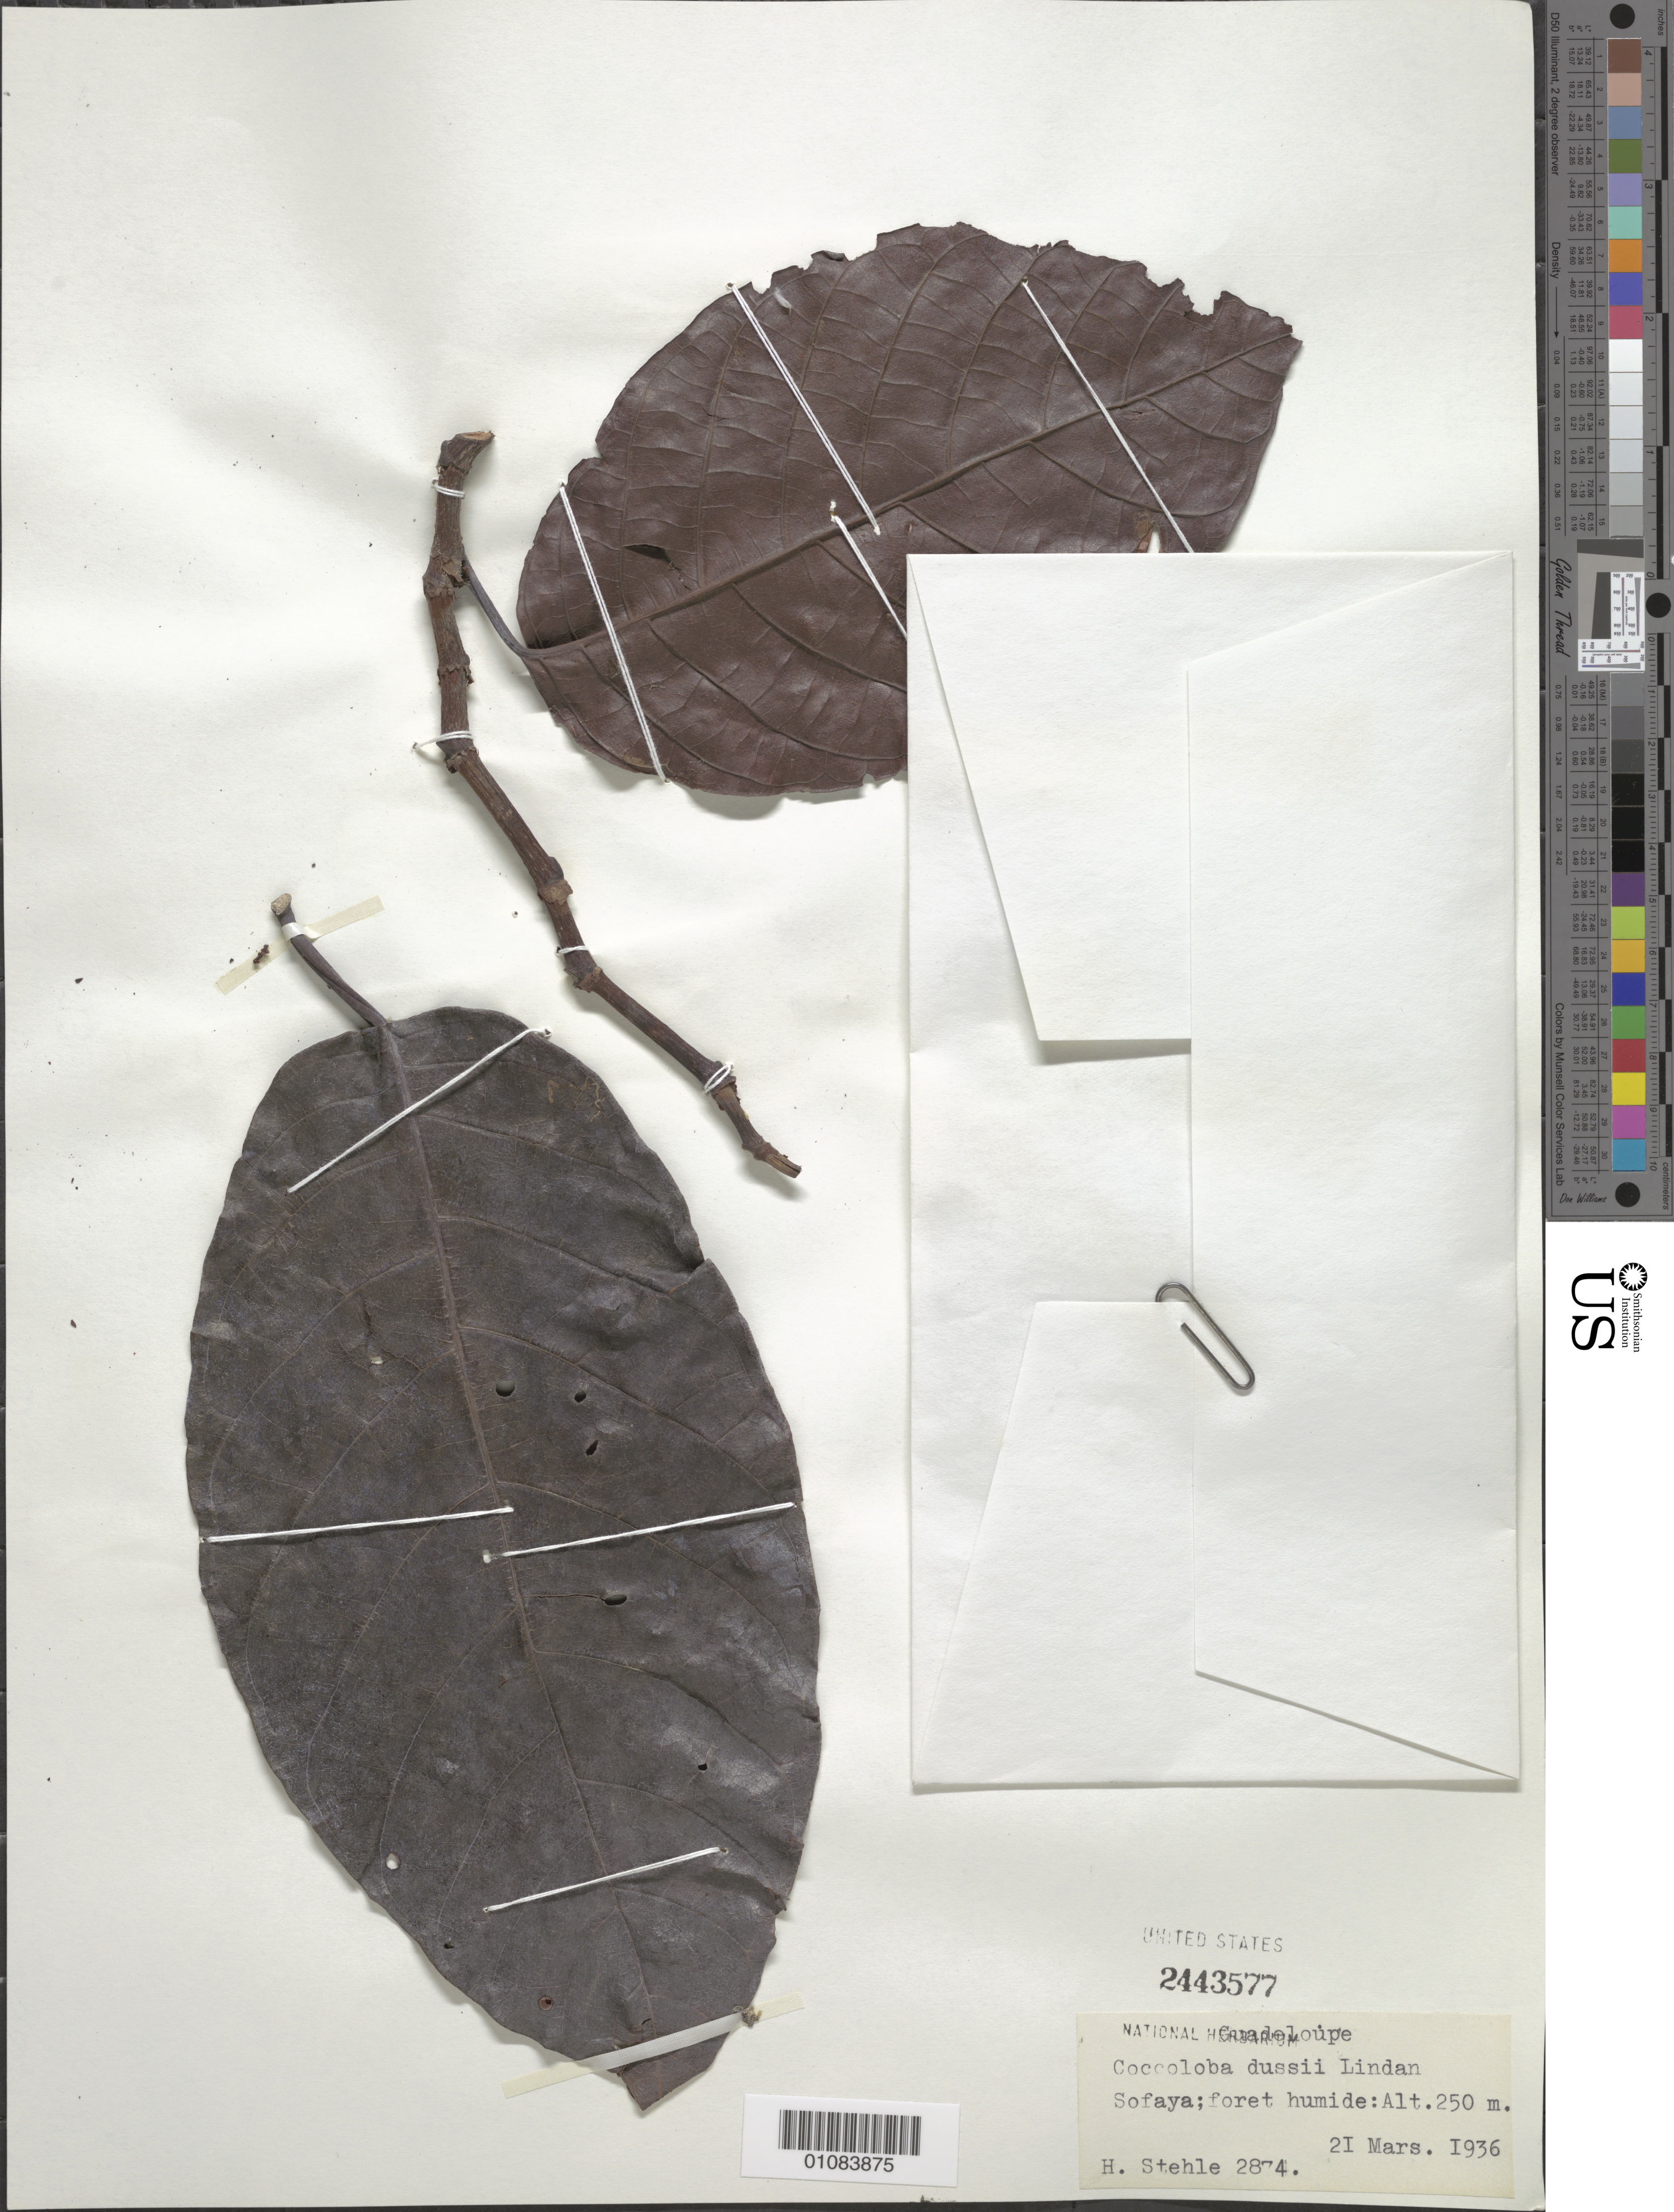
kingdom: Plantae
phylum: Tracheophyta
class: Magnoliopsida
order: Caryophyllales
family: Polygonaceae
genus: Coccoloba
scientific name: Coccoloba dussii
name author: Lindau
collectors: H. Stehlé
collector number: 2874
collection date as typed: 21 Mar 1936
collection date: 1936-03-21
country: Guadeloupe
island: Basse Terre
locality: Sofaya (sofaia)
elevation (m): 250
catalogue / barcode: US 2442677